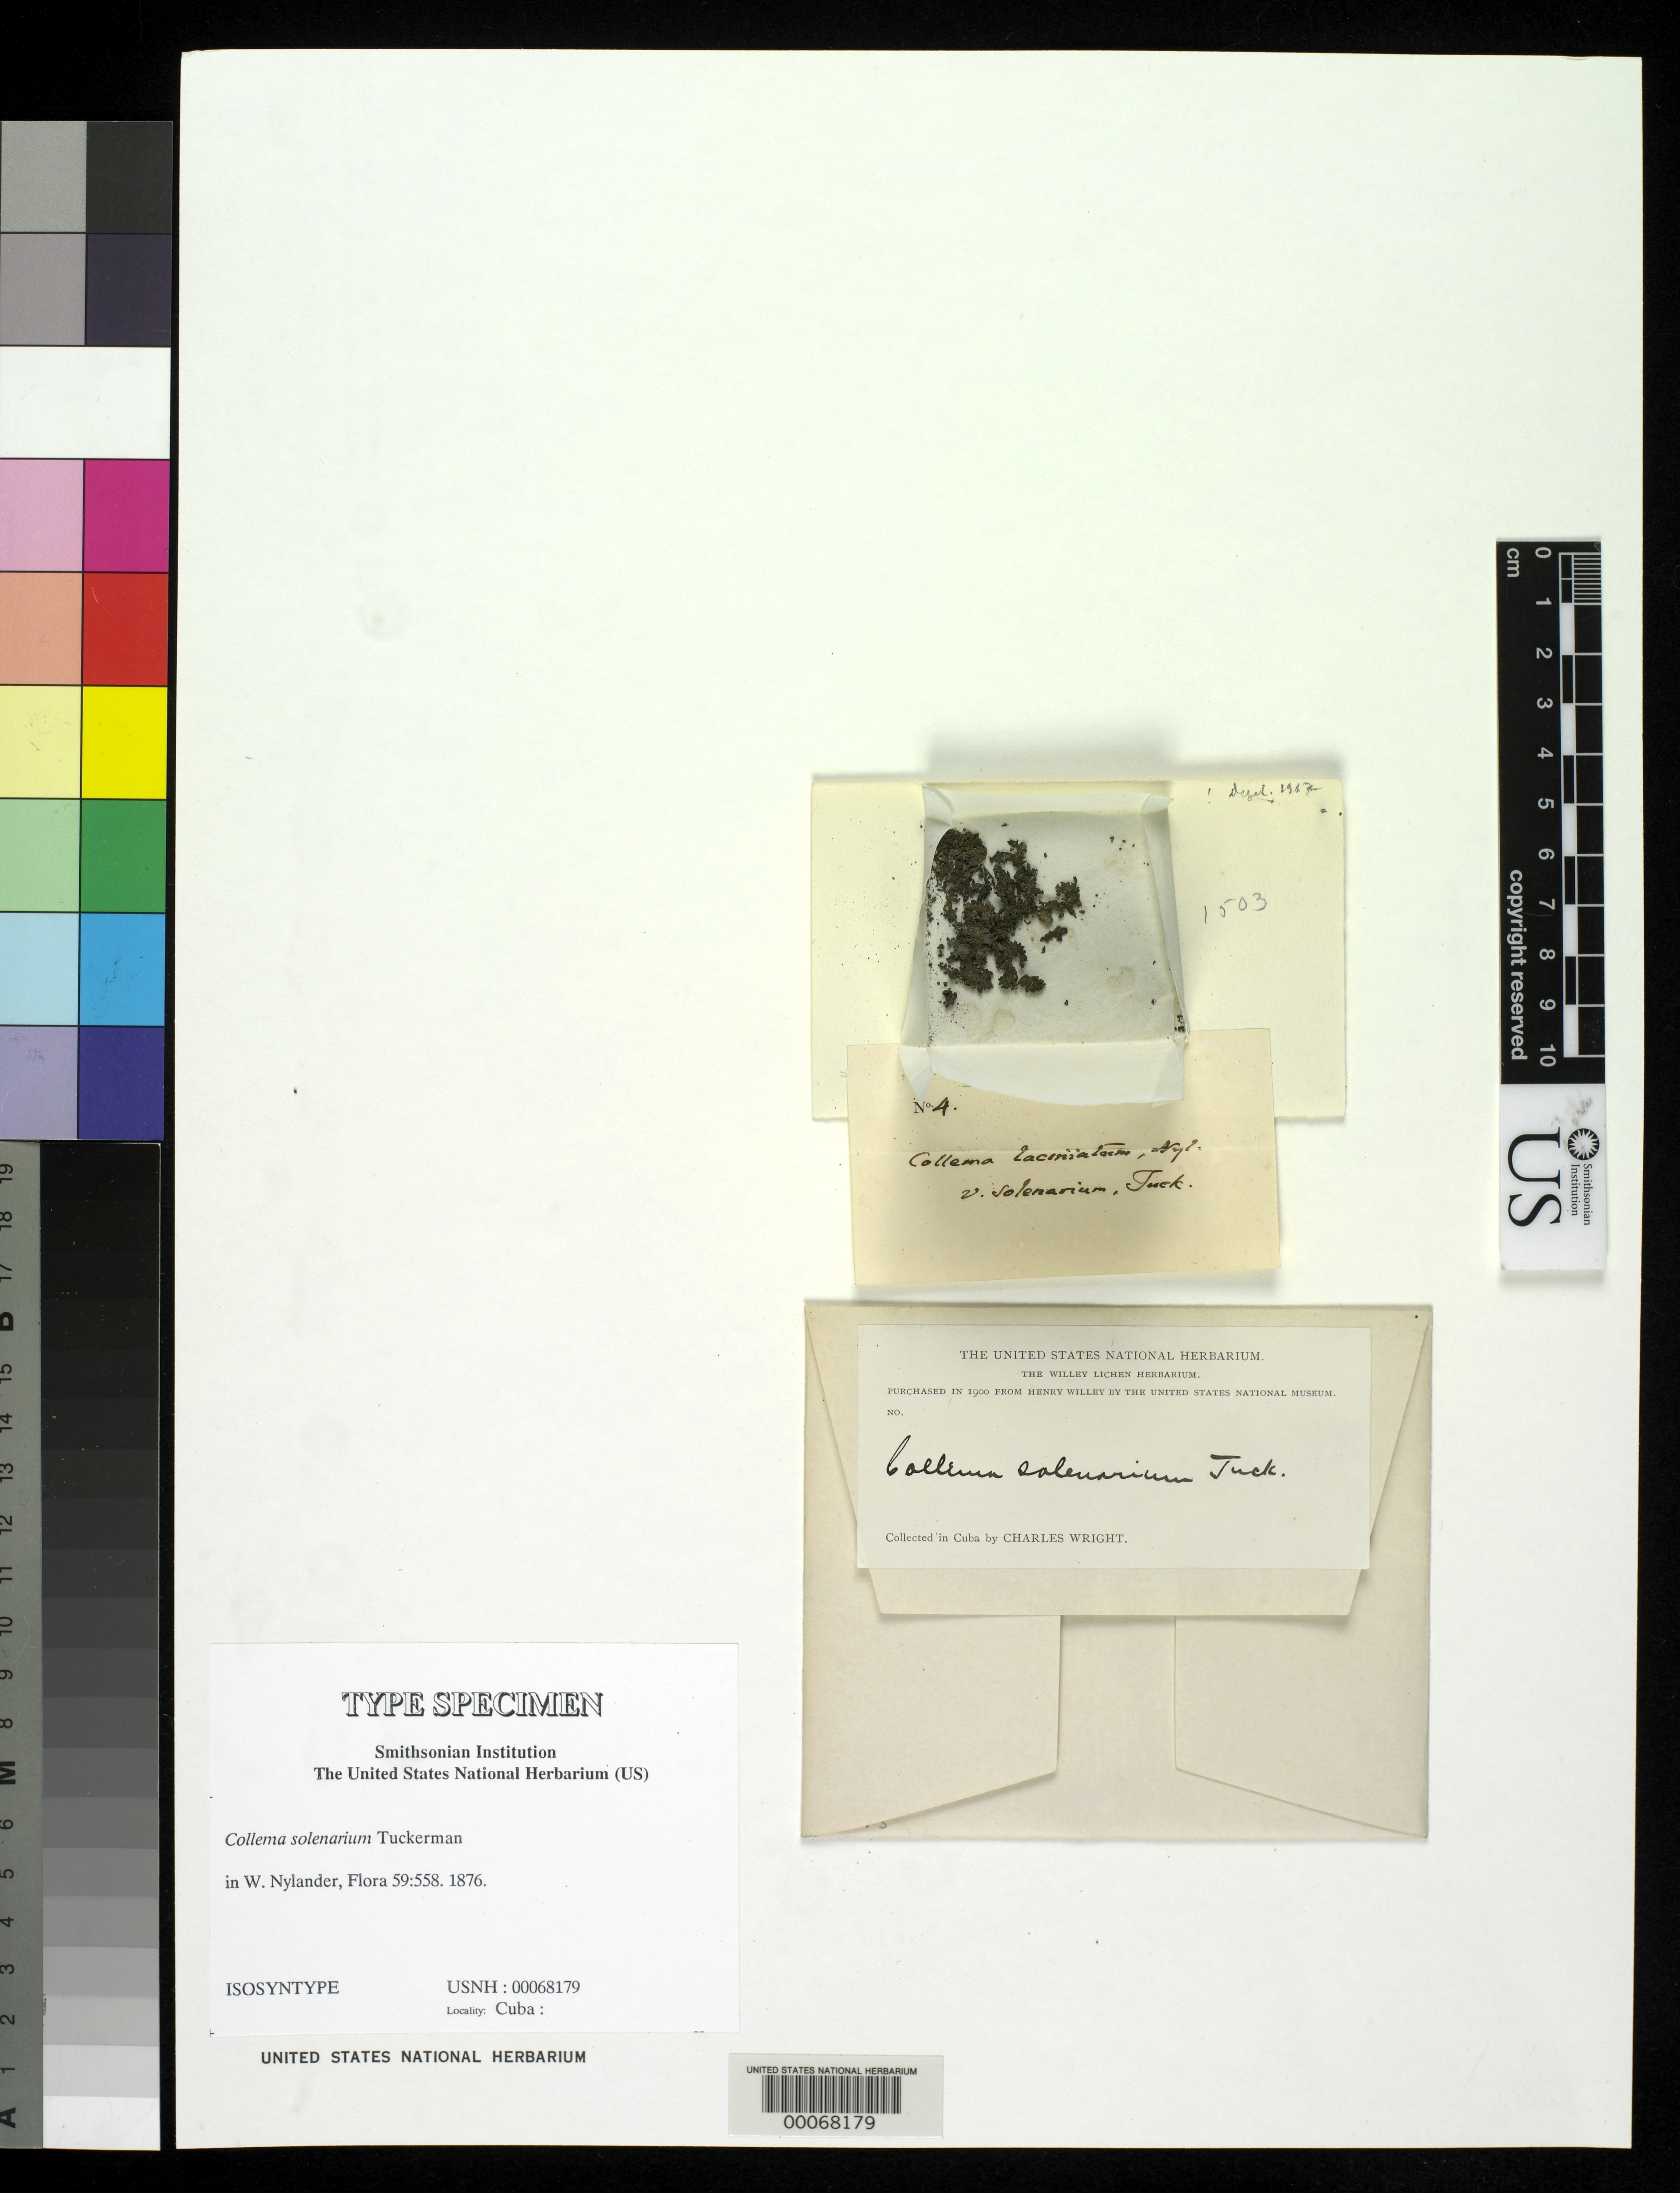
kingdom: Fungi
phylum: Ascomycota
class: Lecanoromycetes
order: Peltigerales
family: Collemataceae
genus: Collema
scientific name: Collema solenarium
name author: Tuck. in Nyl.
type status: Isosyntype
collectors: C. Wright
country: Cuba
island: Greater Antilles